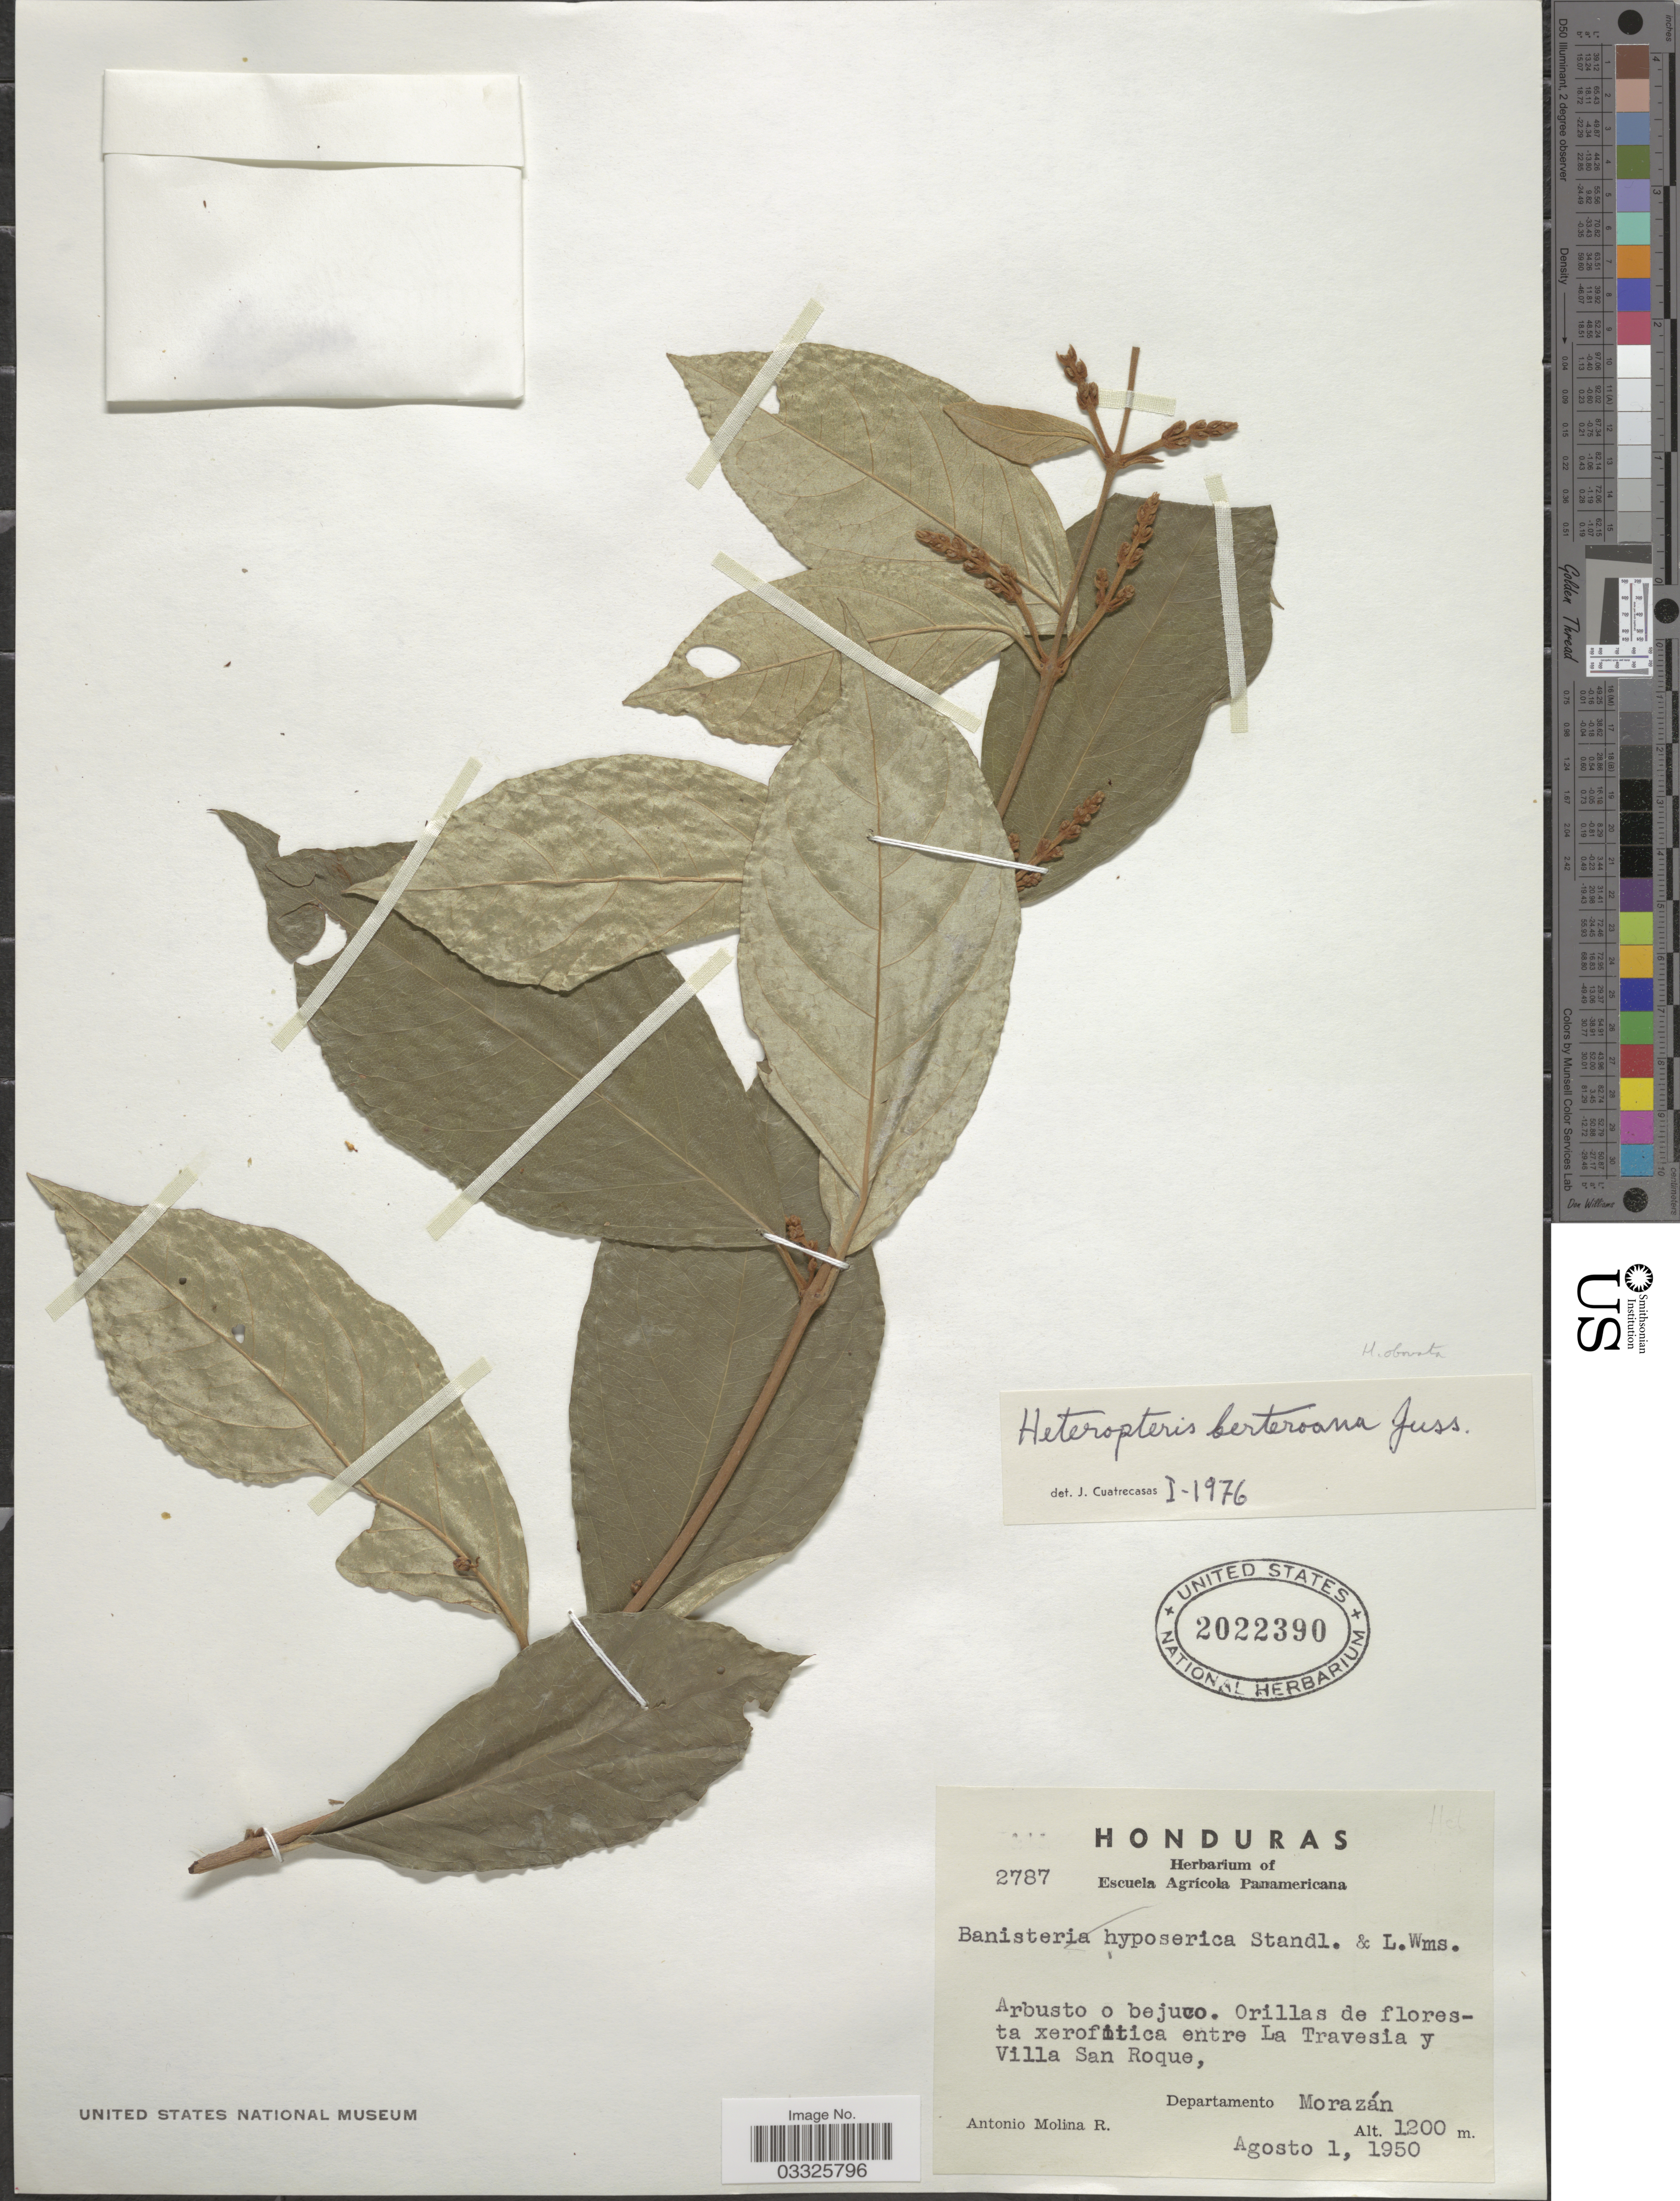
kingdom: Plantae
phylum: Tracheophyta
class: Magnoliopsida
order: Malpighiales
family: Malpighiaceae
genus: Heteropterys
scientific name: Heteropterys obovata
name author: (Small) Cuatrec. & Croat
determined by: Strong, Mark T., (BOT), Smithsonian Institution - National Museum of Natural History (UNITED STATES)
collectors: A. Molina R.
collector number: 2787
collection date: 1950-08-01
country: Honduras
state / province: Fco. Morazán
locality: Entre La Travesia y Villa San Roque, Departamento Morazán.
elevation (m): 1200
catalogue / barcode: US 2022390